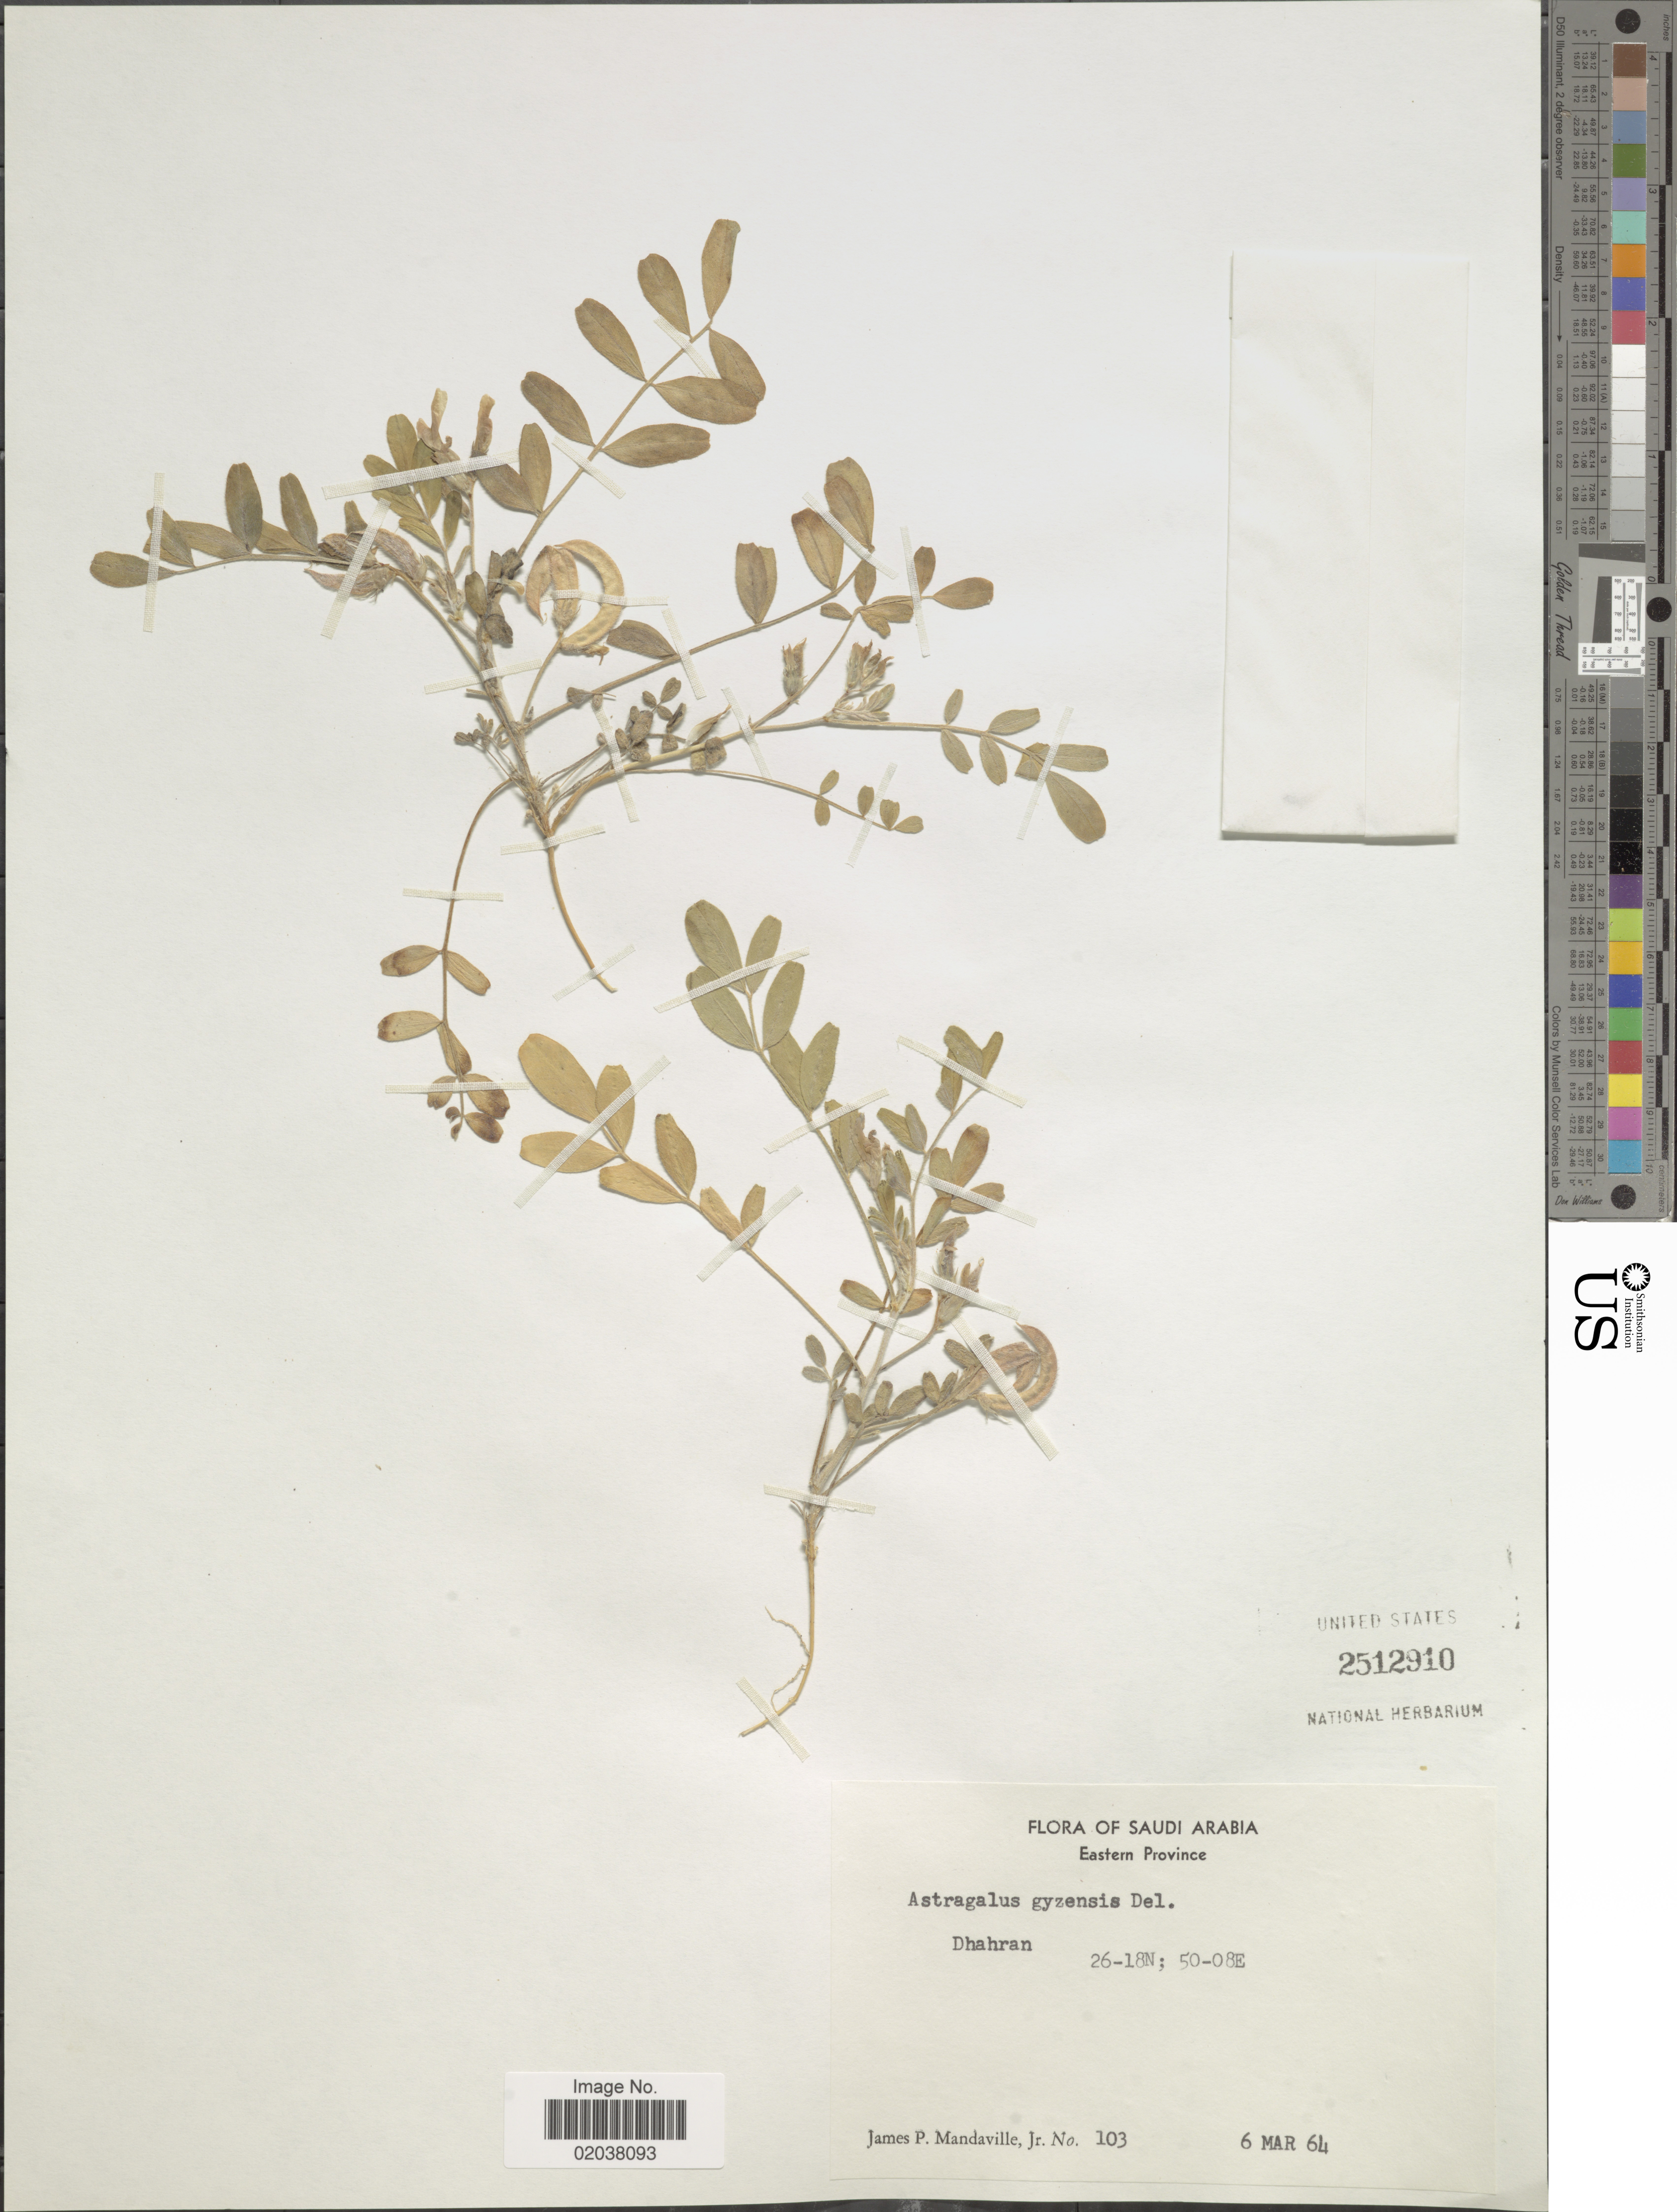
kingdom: Plantae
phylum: Tracheophyta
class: Magnoliopsida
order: Fabales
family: Fabaceae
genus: Astragalus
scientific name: Astragalus gyzensis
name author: Delile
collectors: J. Mandaville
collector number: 103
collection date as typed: Transcribed d/m/y: 6/3/64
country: Saudi Arabia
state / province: Ash Sharqiyah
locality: Eastern Province, Dhahran, 26-18N; 50-08E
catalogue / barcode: US 2512910